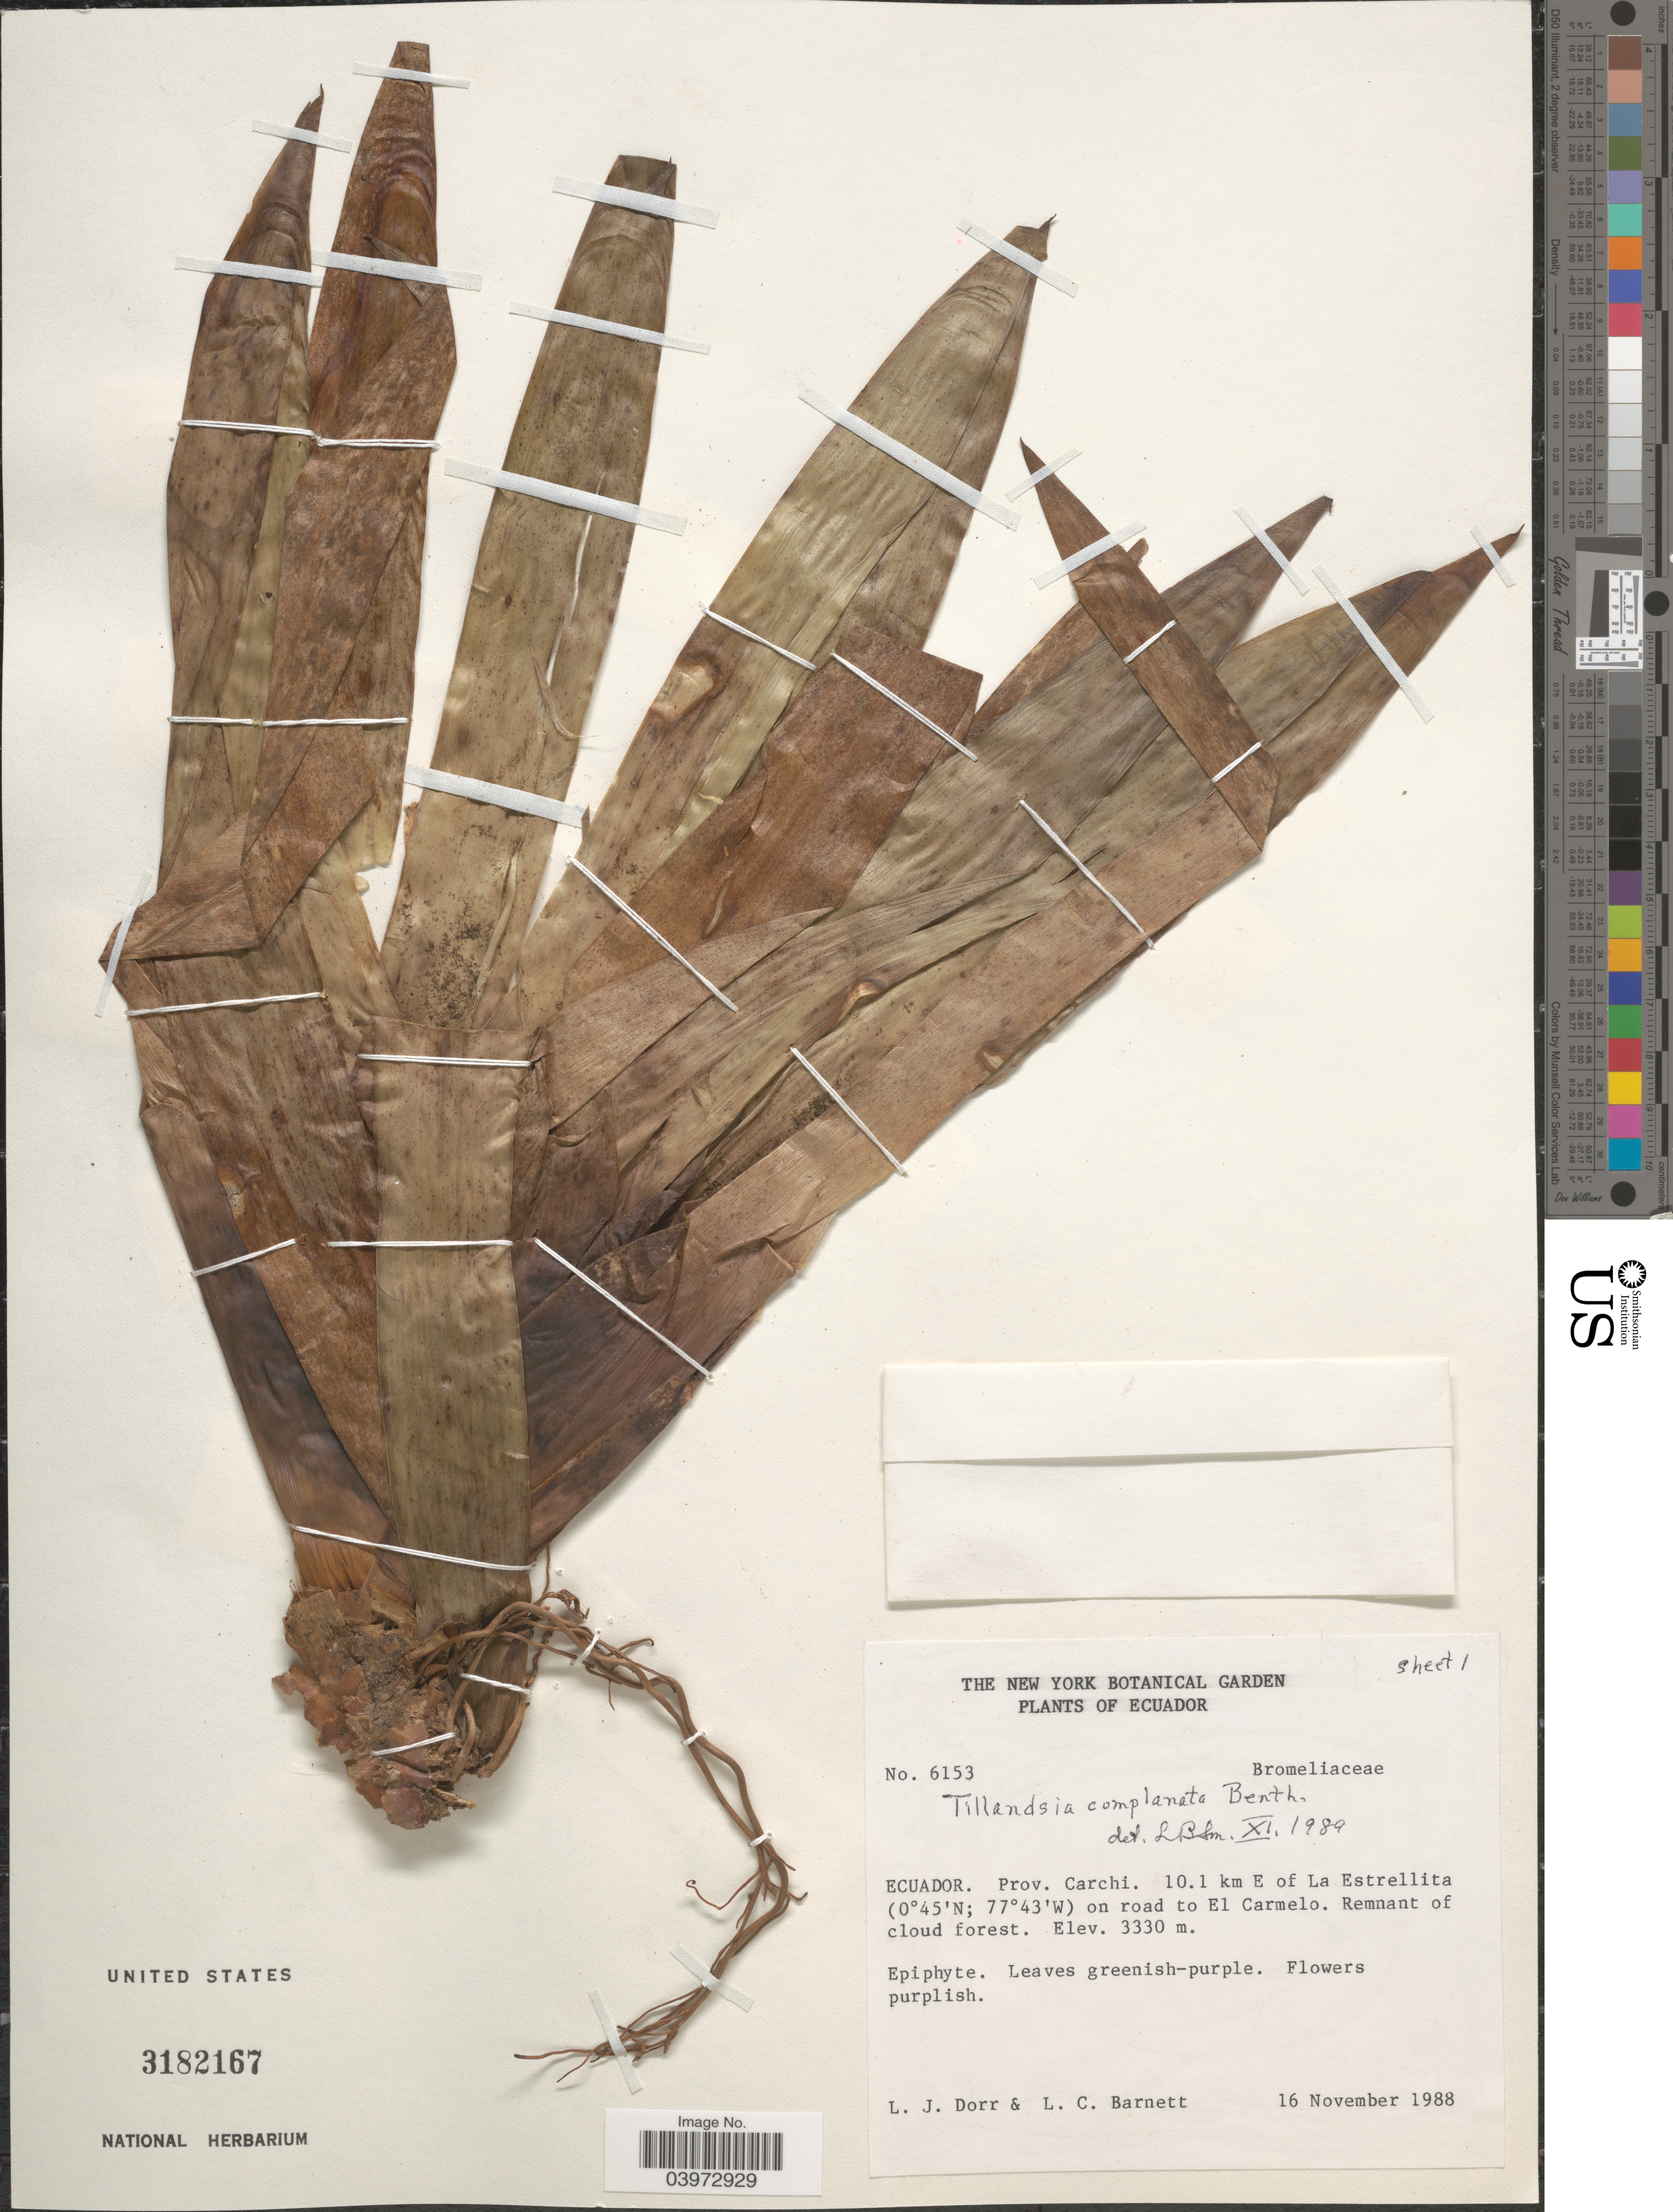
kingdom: Plantae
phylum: Tracheophyta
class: Liliopsida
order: Poales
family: Bromeliaceae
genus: Tillandsia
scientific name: Tillandsia complanata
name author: Benth.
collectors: L. J. Dorr & L. C. Barnett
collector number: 6153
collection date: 1988-11-16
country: Ecuador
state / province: Carchi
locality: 10.1 km E of La Estrellita on road to El Carmelo.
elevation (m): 3330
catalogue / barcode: US 3182167